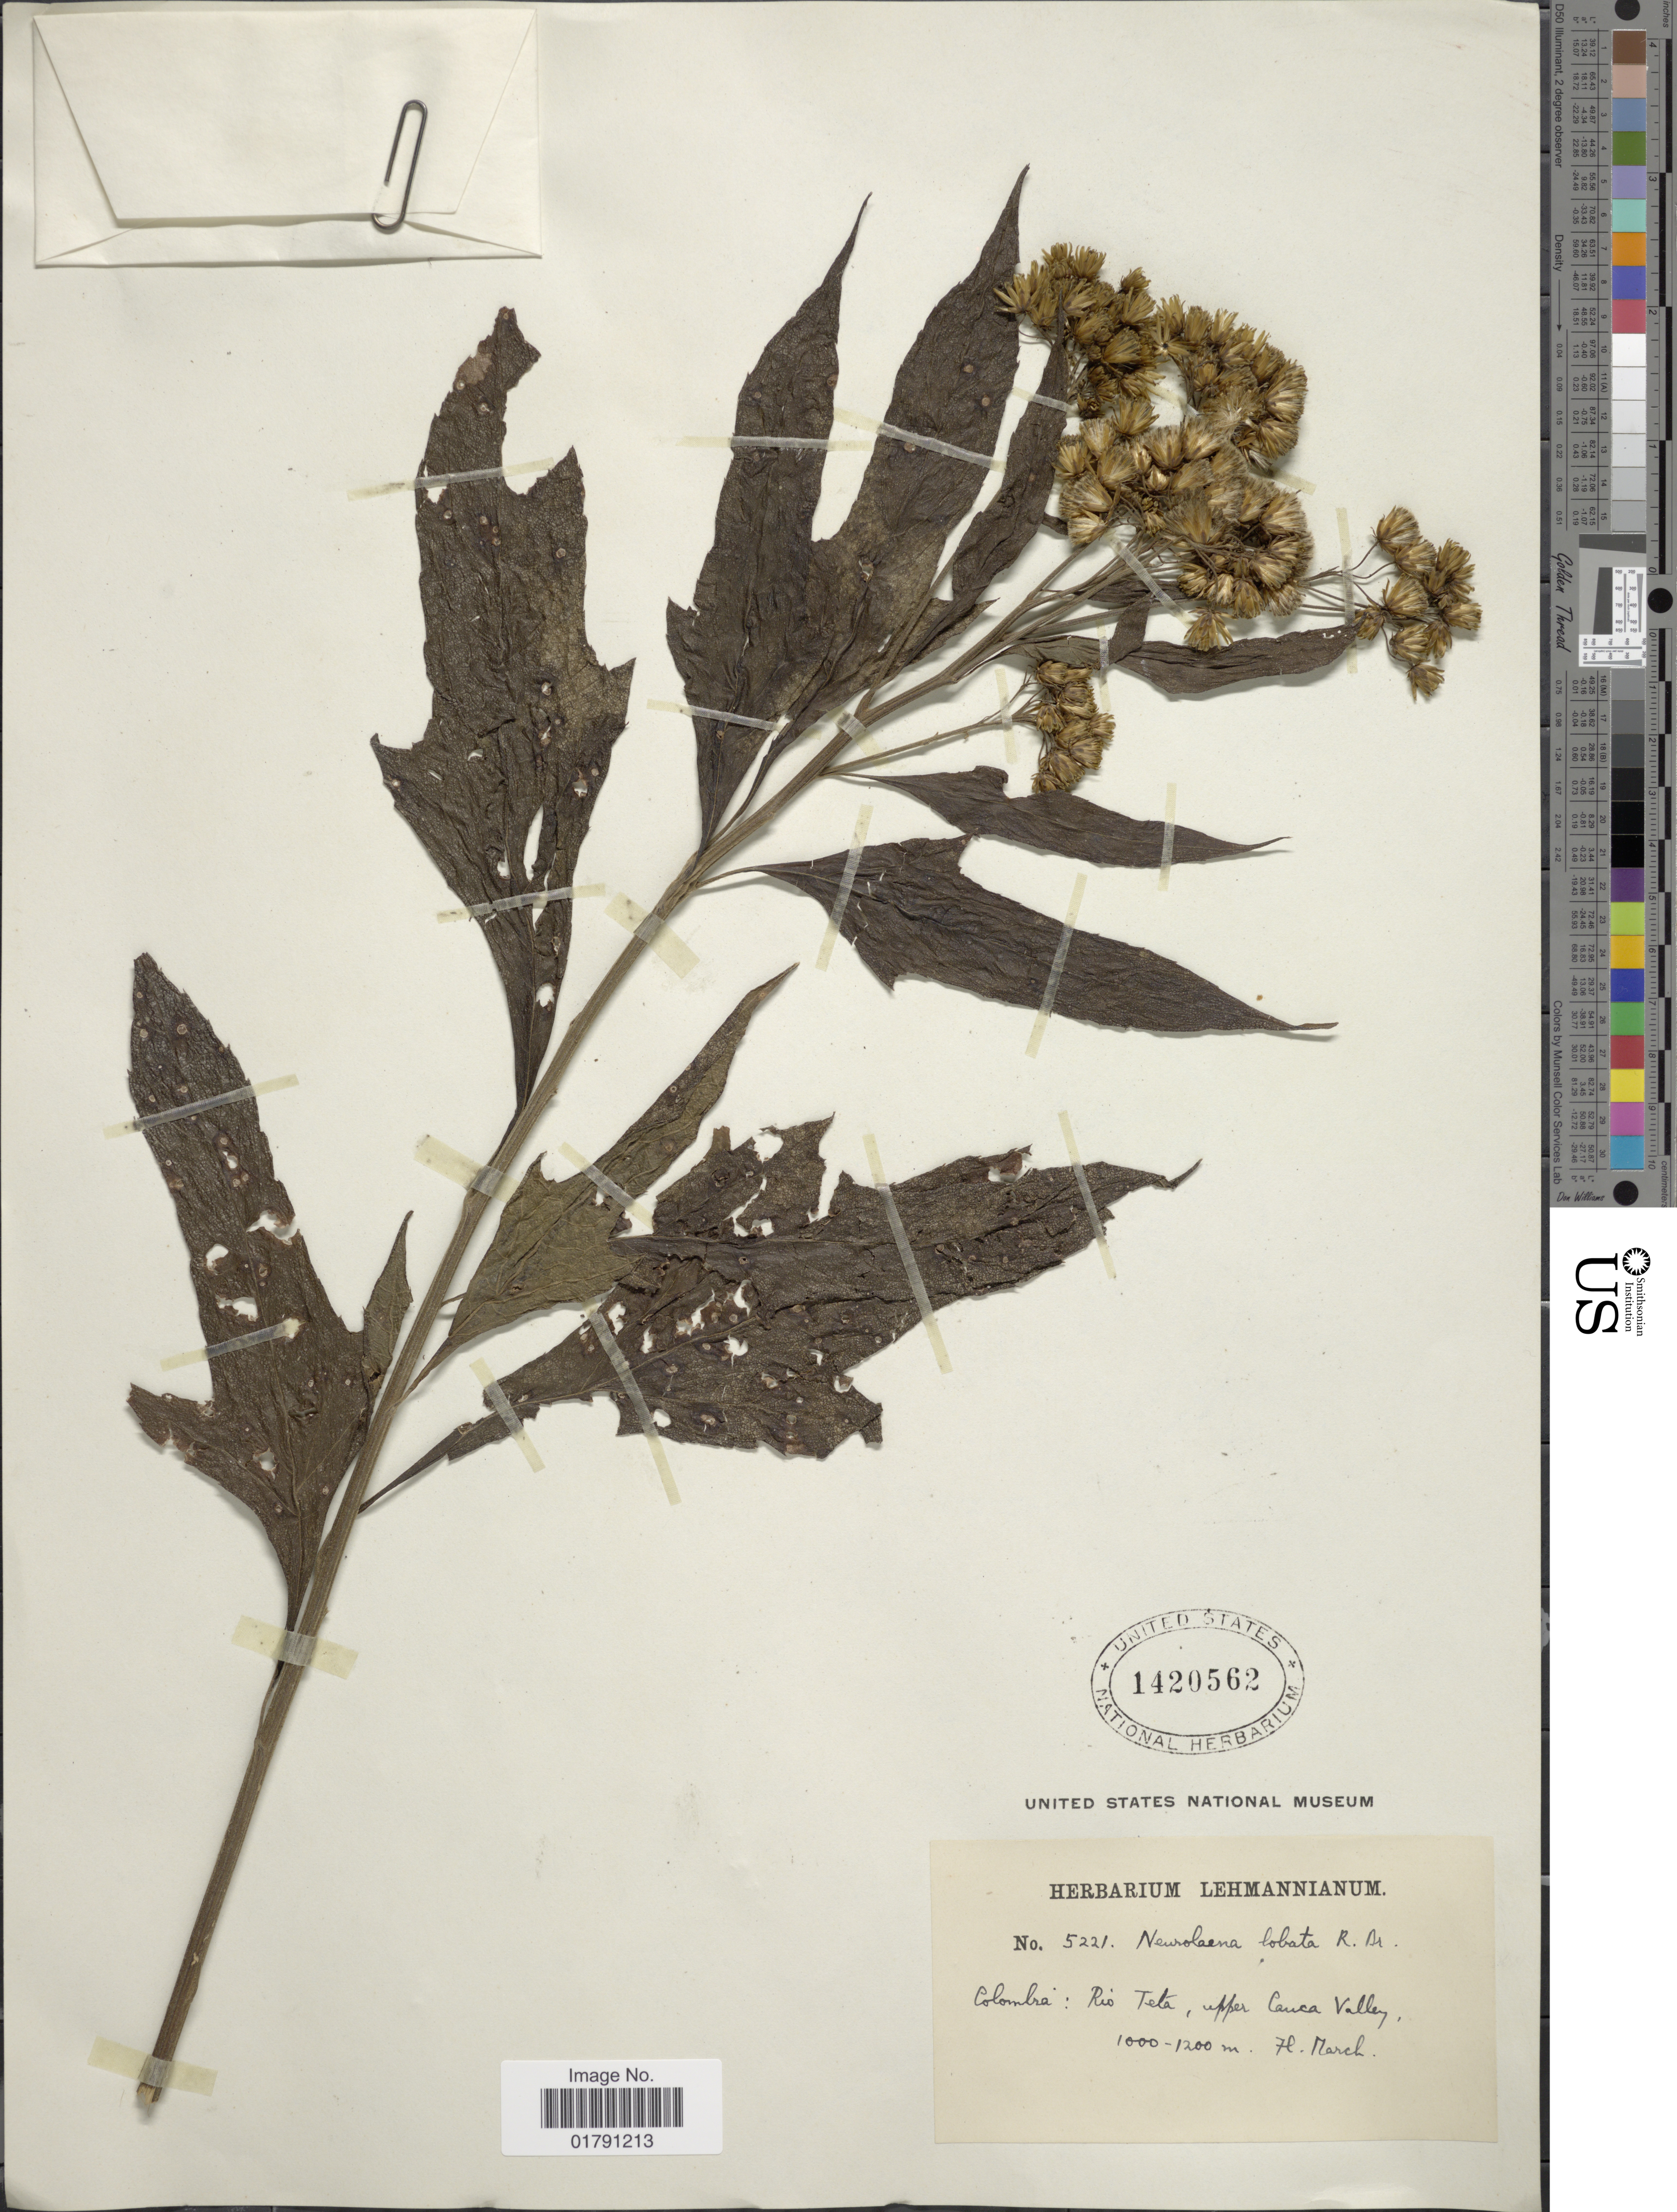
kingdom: Plantae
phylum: Tracheophyta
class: Magnoliopsida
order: Asterales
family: Asteraceae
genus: Neurolaena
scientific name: Neurolaena lobata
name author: (L.) R. Br. ex Cass.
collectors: ex herb. Lehmannianum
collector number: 5221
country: Colombia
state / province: Valle del Cauca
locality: Rio Teta, upper Cauca Valley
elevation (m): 1000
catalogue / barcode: US 1420562